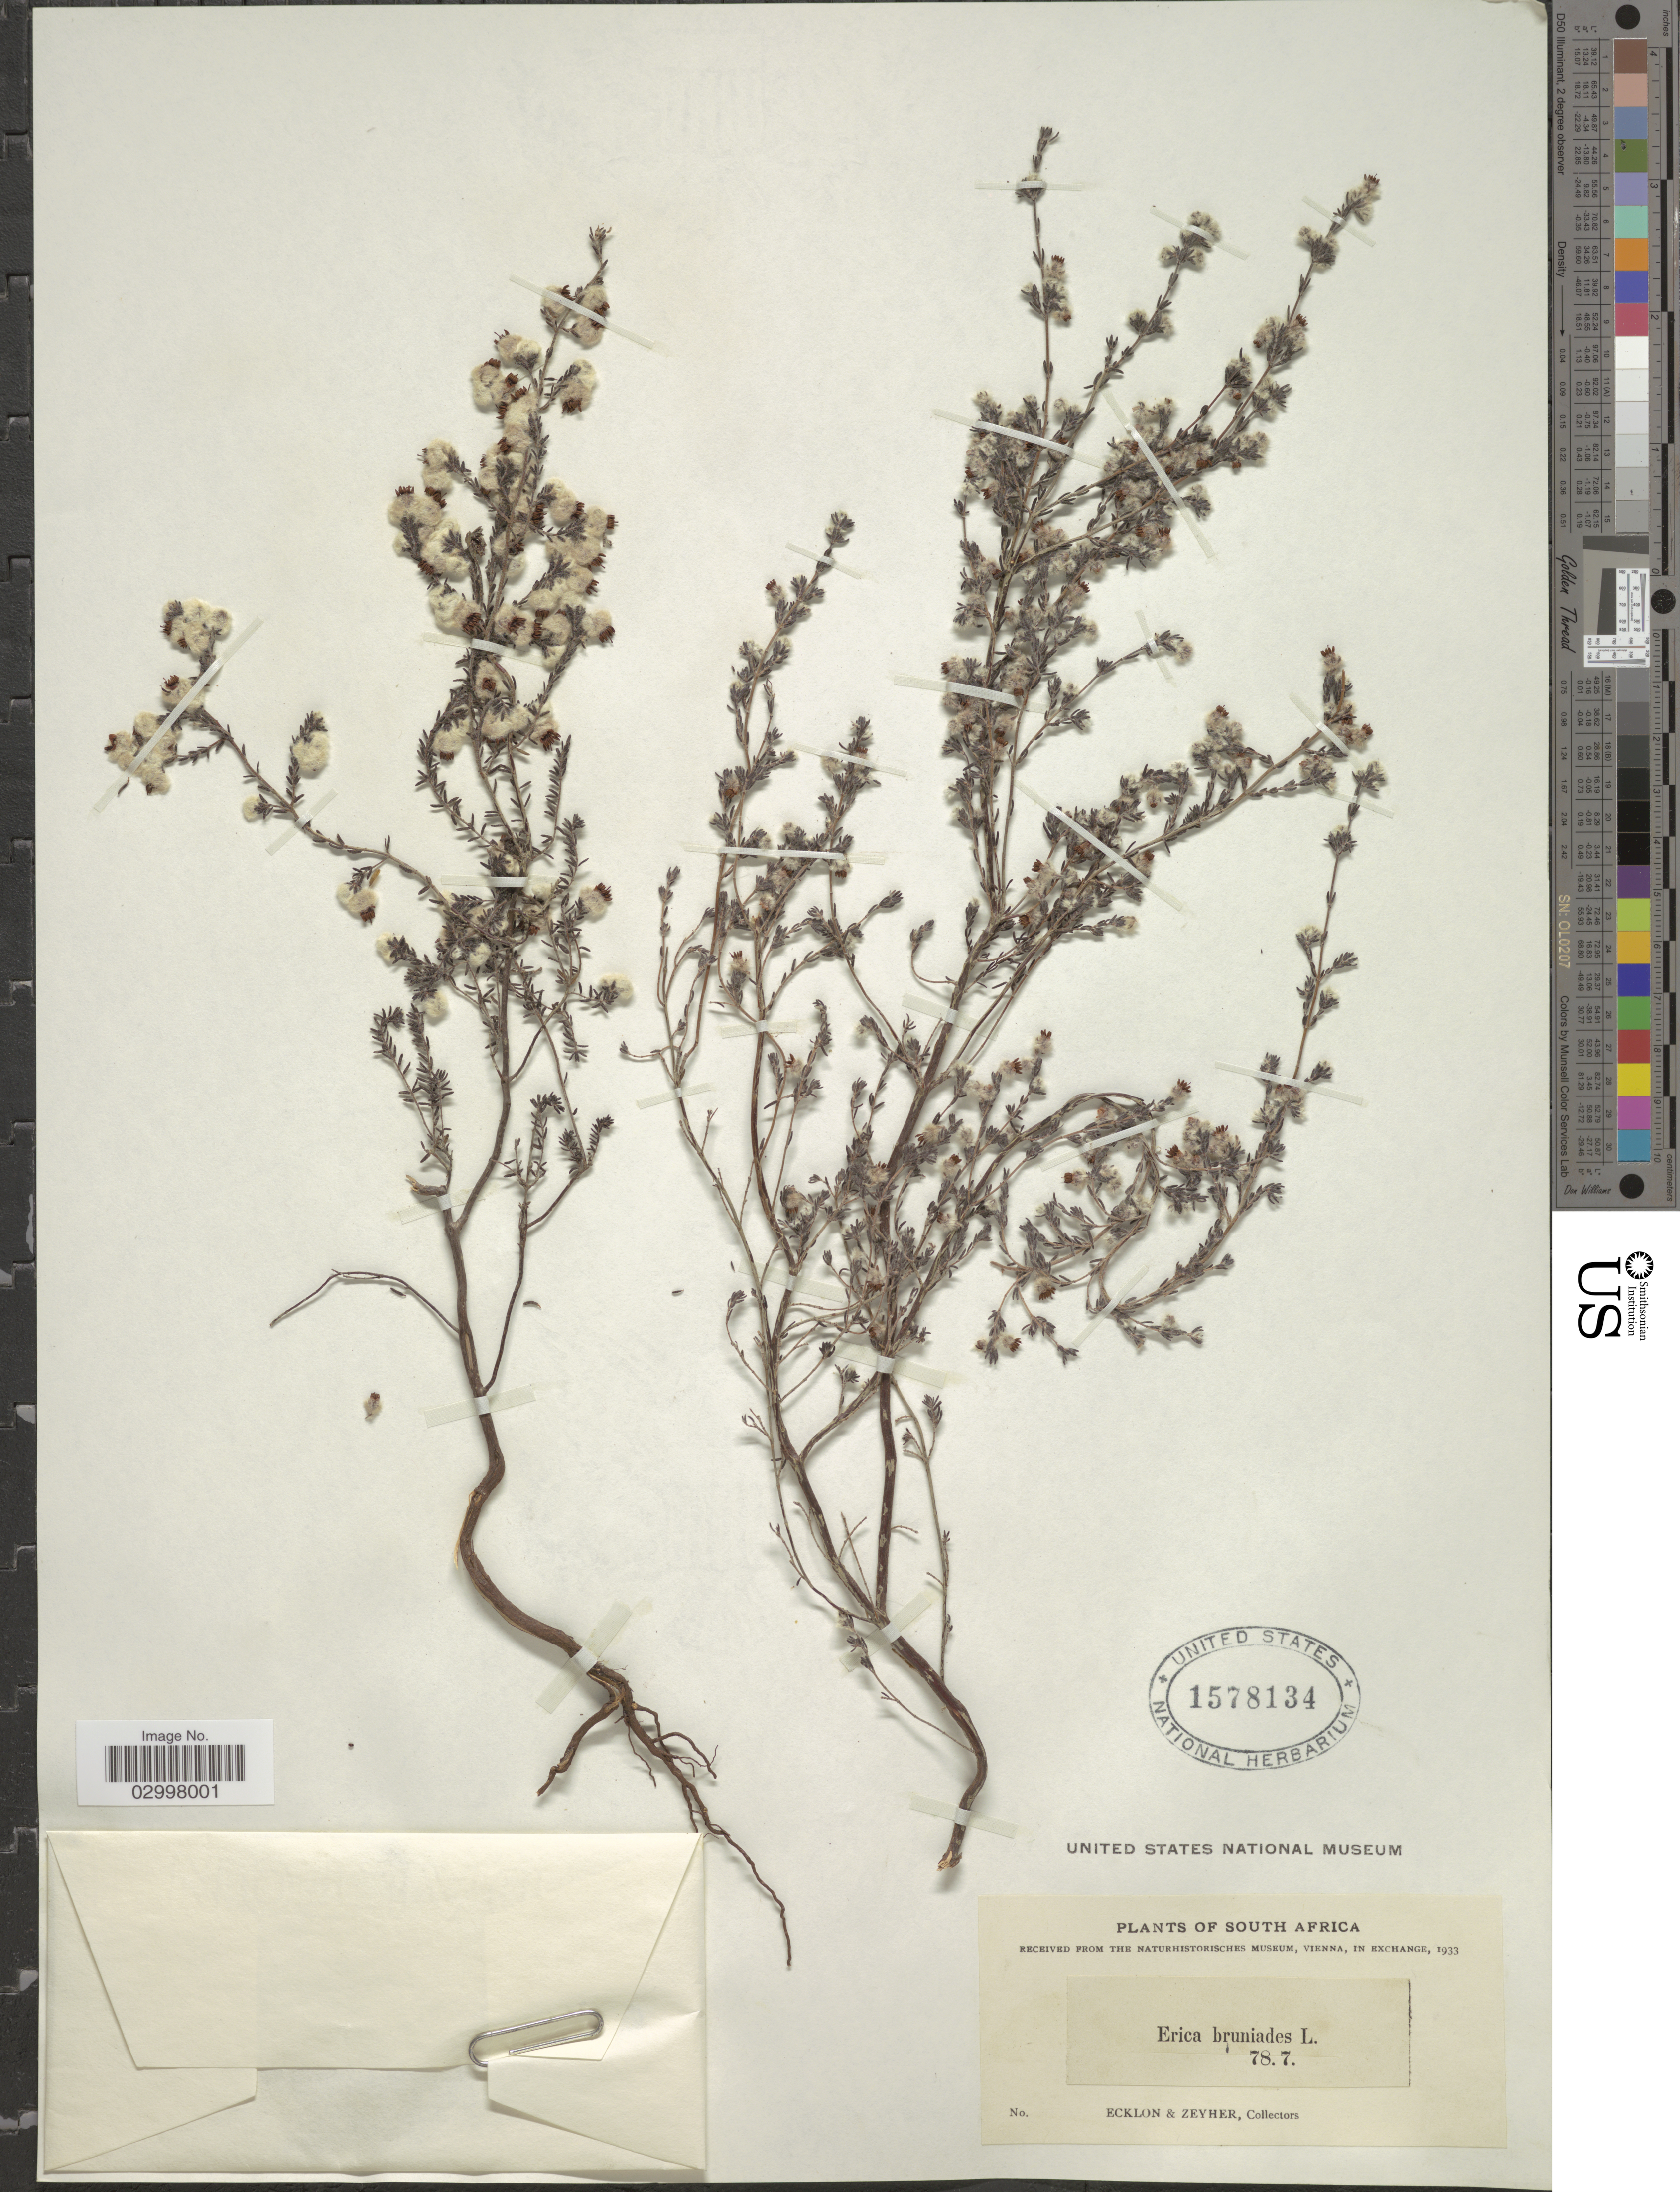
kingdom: Plantae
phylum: Tracheophyta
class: Magnoliopsida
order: Ericales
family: Ericaceae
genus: Erica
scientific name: Erica bruniodes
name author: L.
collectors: -. Ecklon & -. Zeyher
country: South Africa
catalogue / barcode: US 1578134